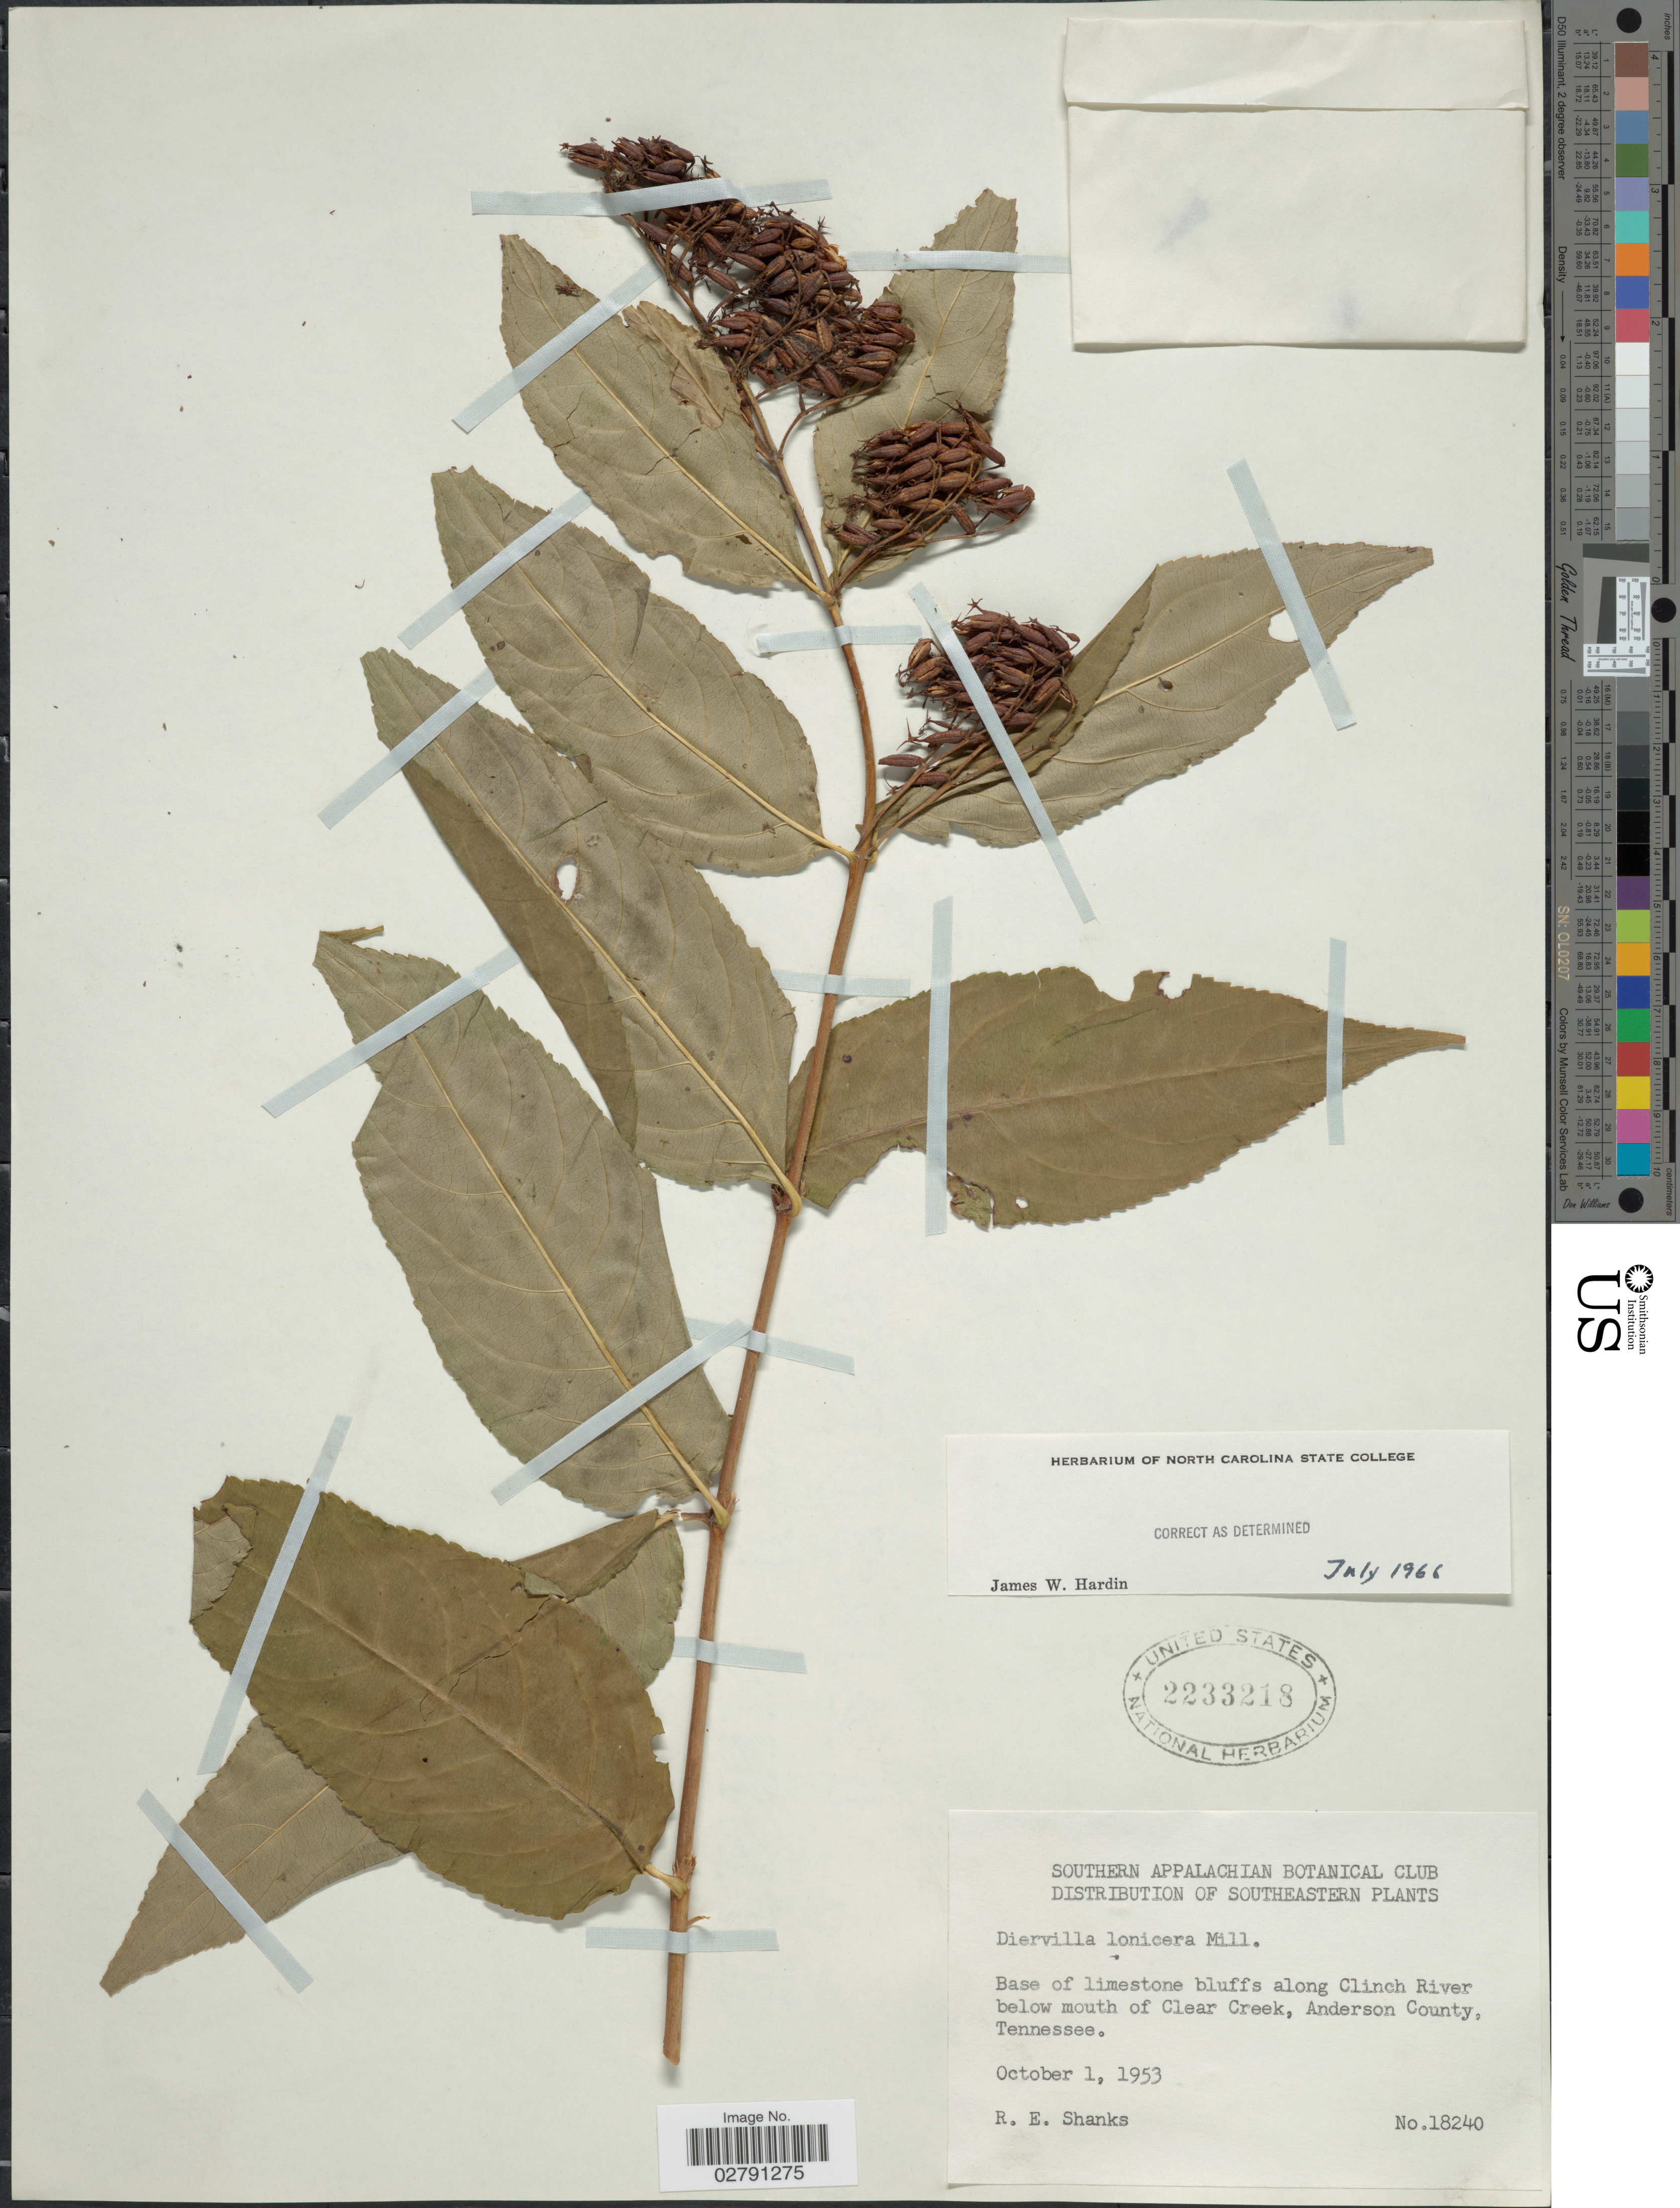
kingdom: Plantae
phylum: Tracheophyta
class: Magnoliopsida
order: Dipsacales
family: Caprifoliaceae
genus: Diervilla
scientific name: Diervilla lonicera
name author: Mill.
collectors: R. Shanks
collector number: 18240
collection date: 1953-10-01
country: United States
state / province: Tennessee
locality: Base of limestone bluffs along Clinch River below mouth of Clear Creek, Anderson County.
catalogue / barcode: US 2233218